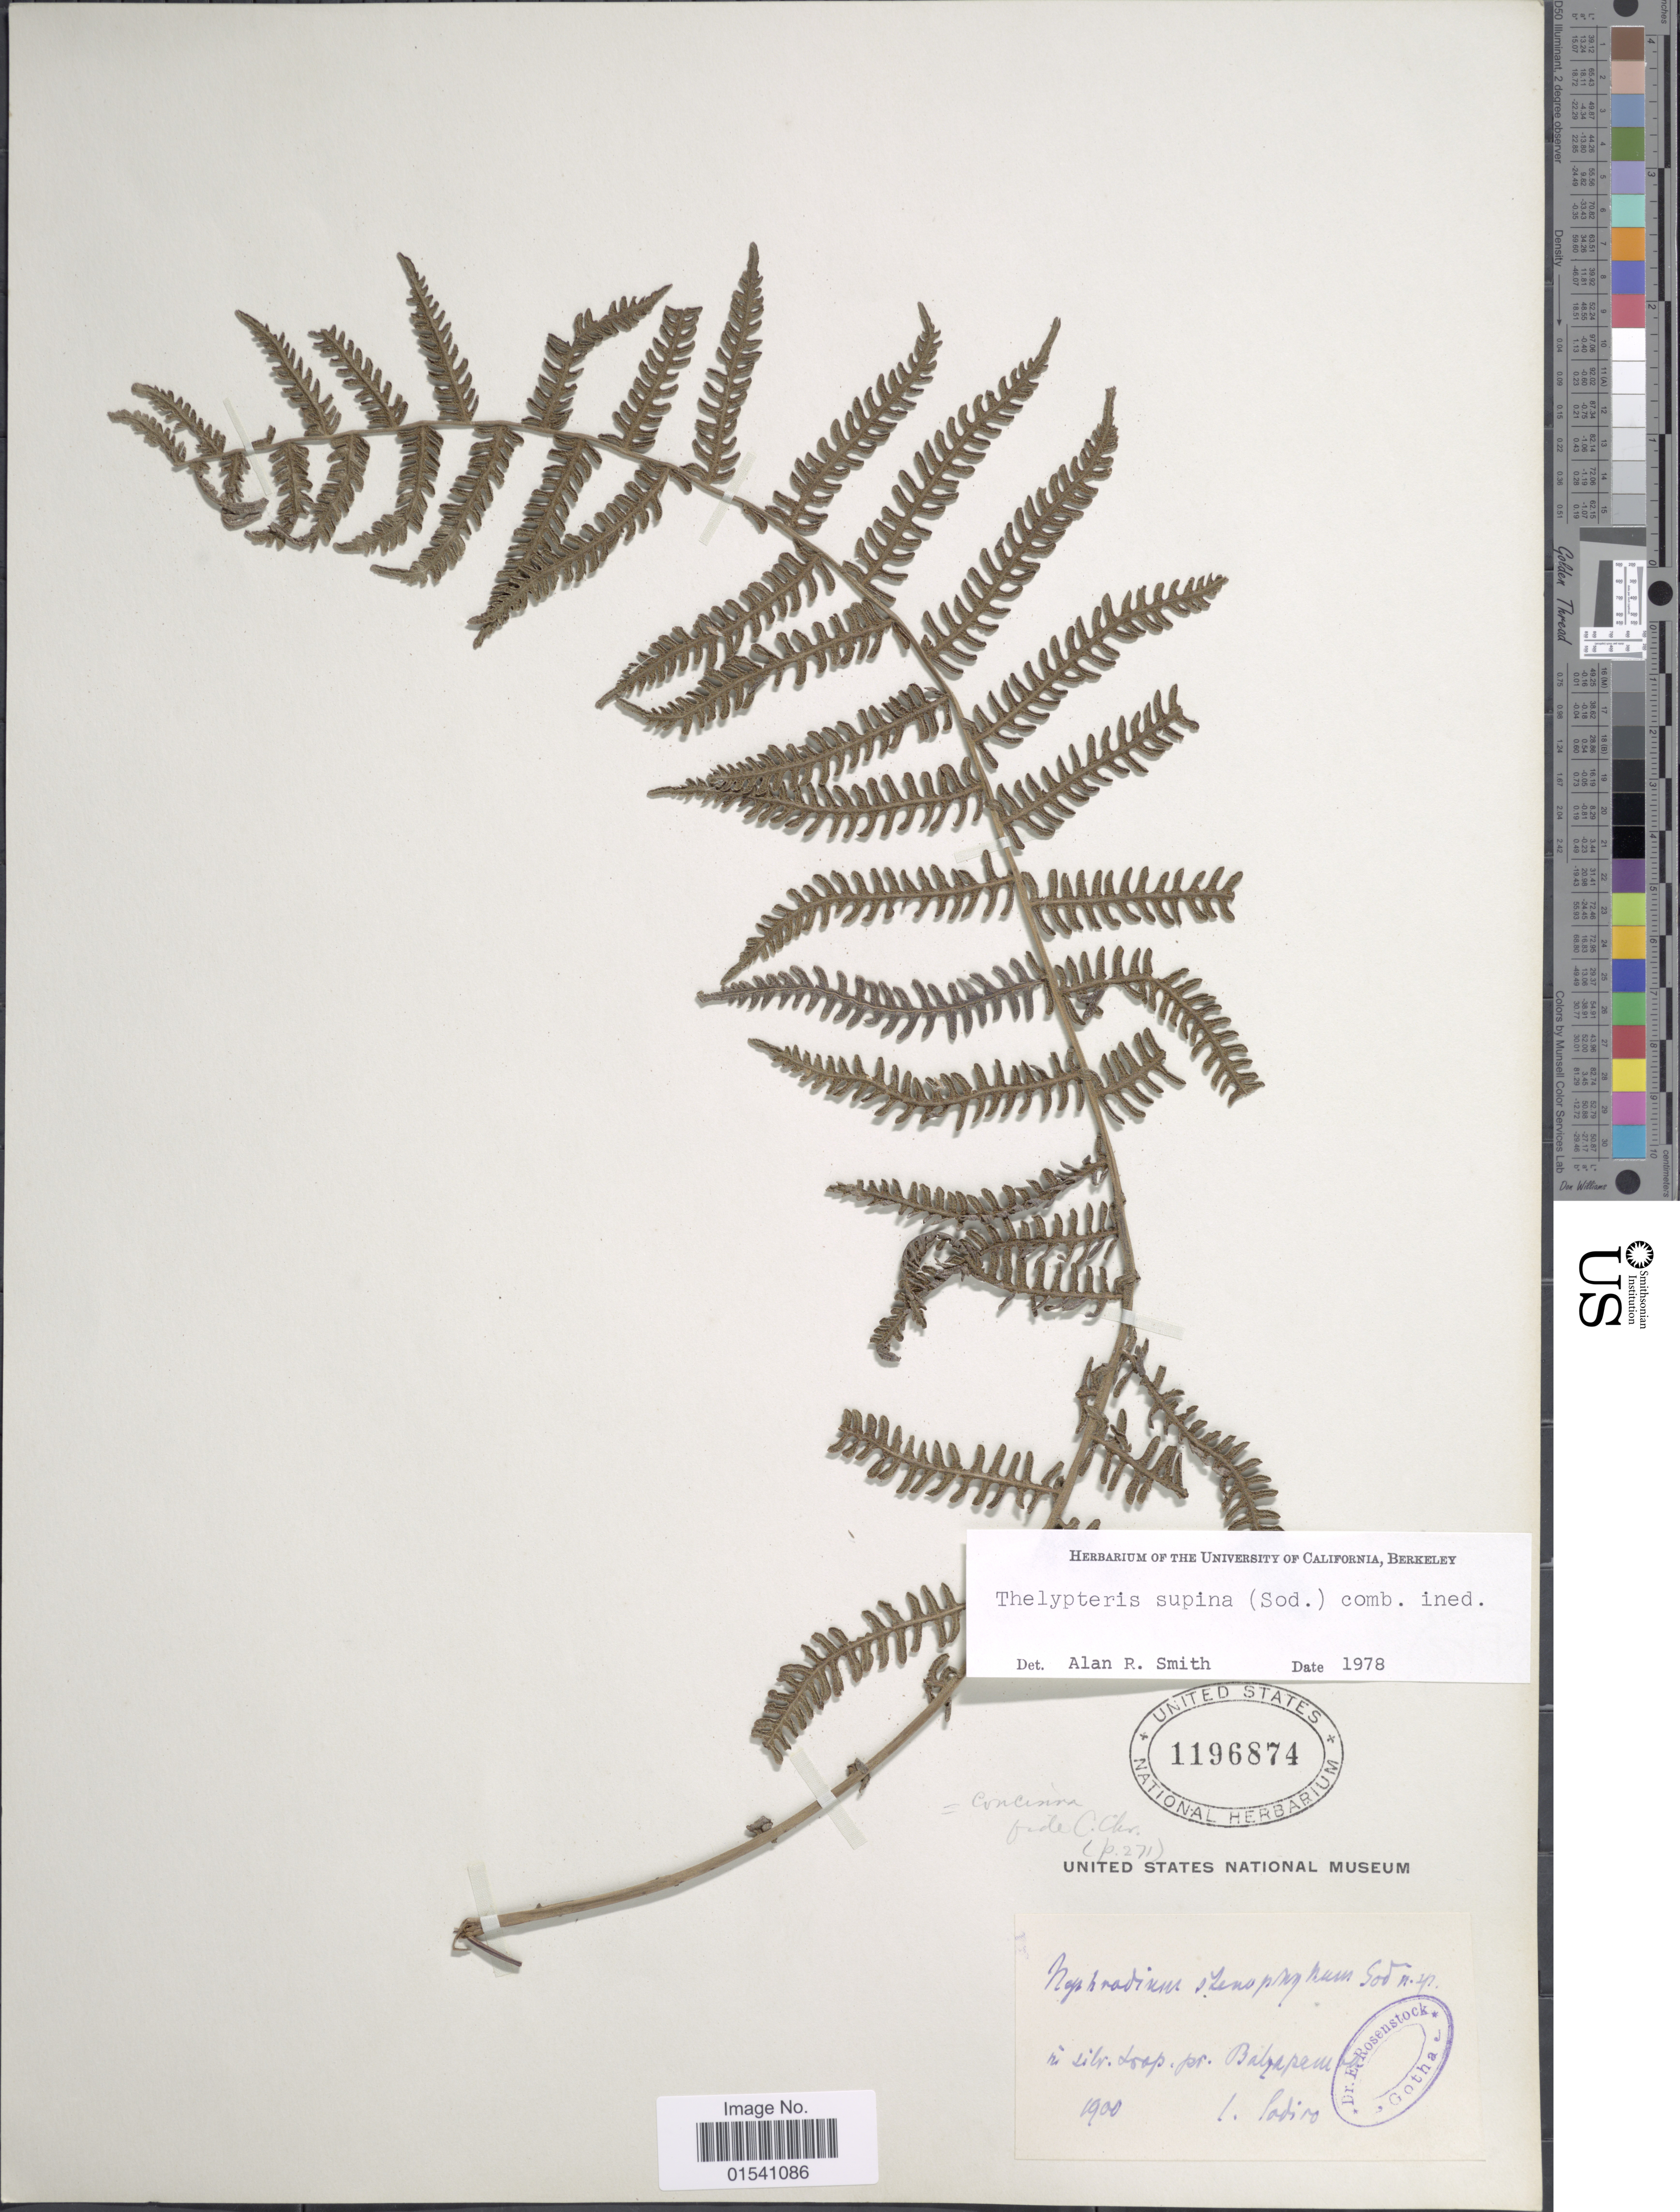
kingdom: Plantae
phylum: Tracheophyta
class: Polypodiopsida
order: Polypodiales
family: Thelypteridaceae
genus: Amauropelta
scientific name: Amauropelta supina (Sodiro) comb. nov., ined 2015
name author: (Sodiro)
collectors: Sodiro, --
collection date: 1900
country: Ecuador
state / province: Bolívar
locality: In silv. Loap pr. Balzapam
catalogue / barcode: US 1196874